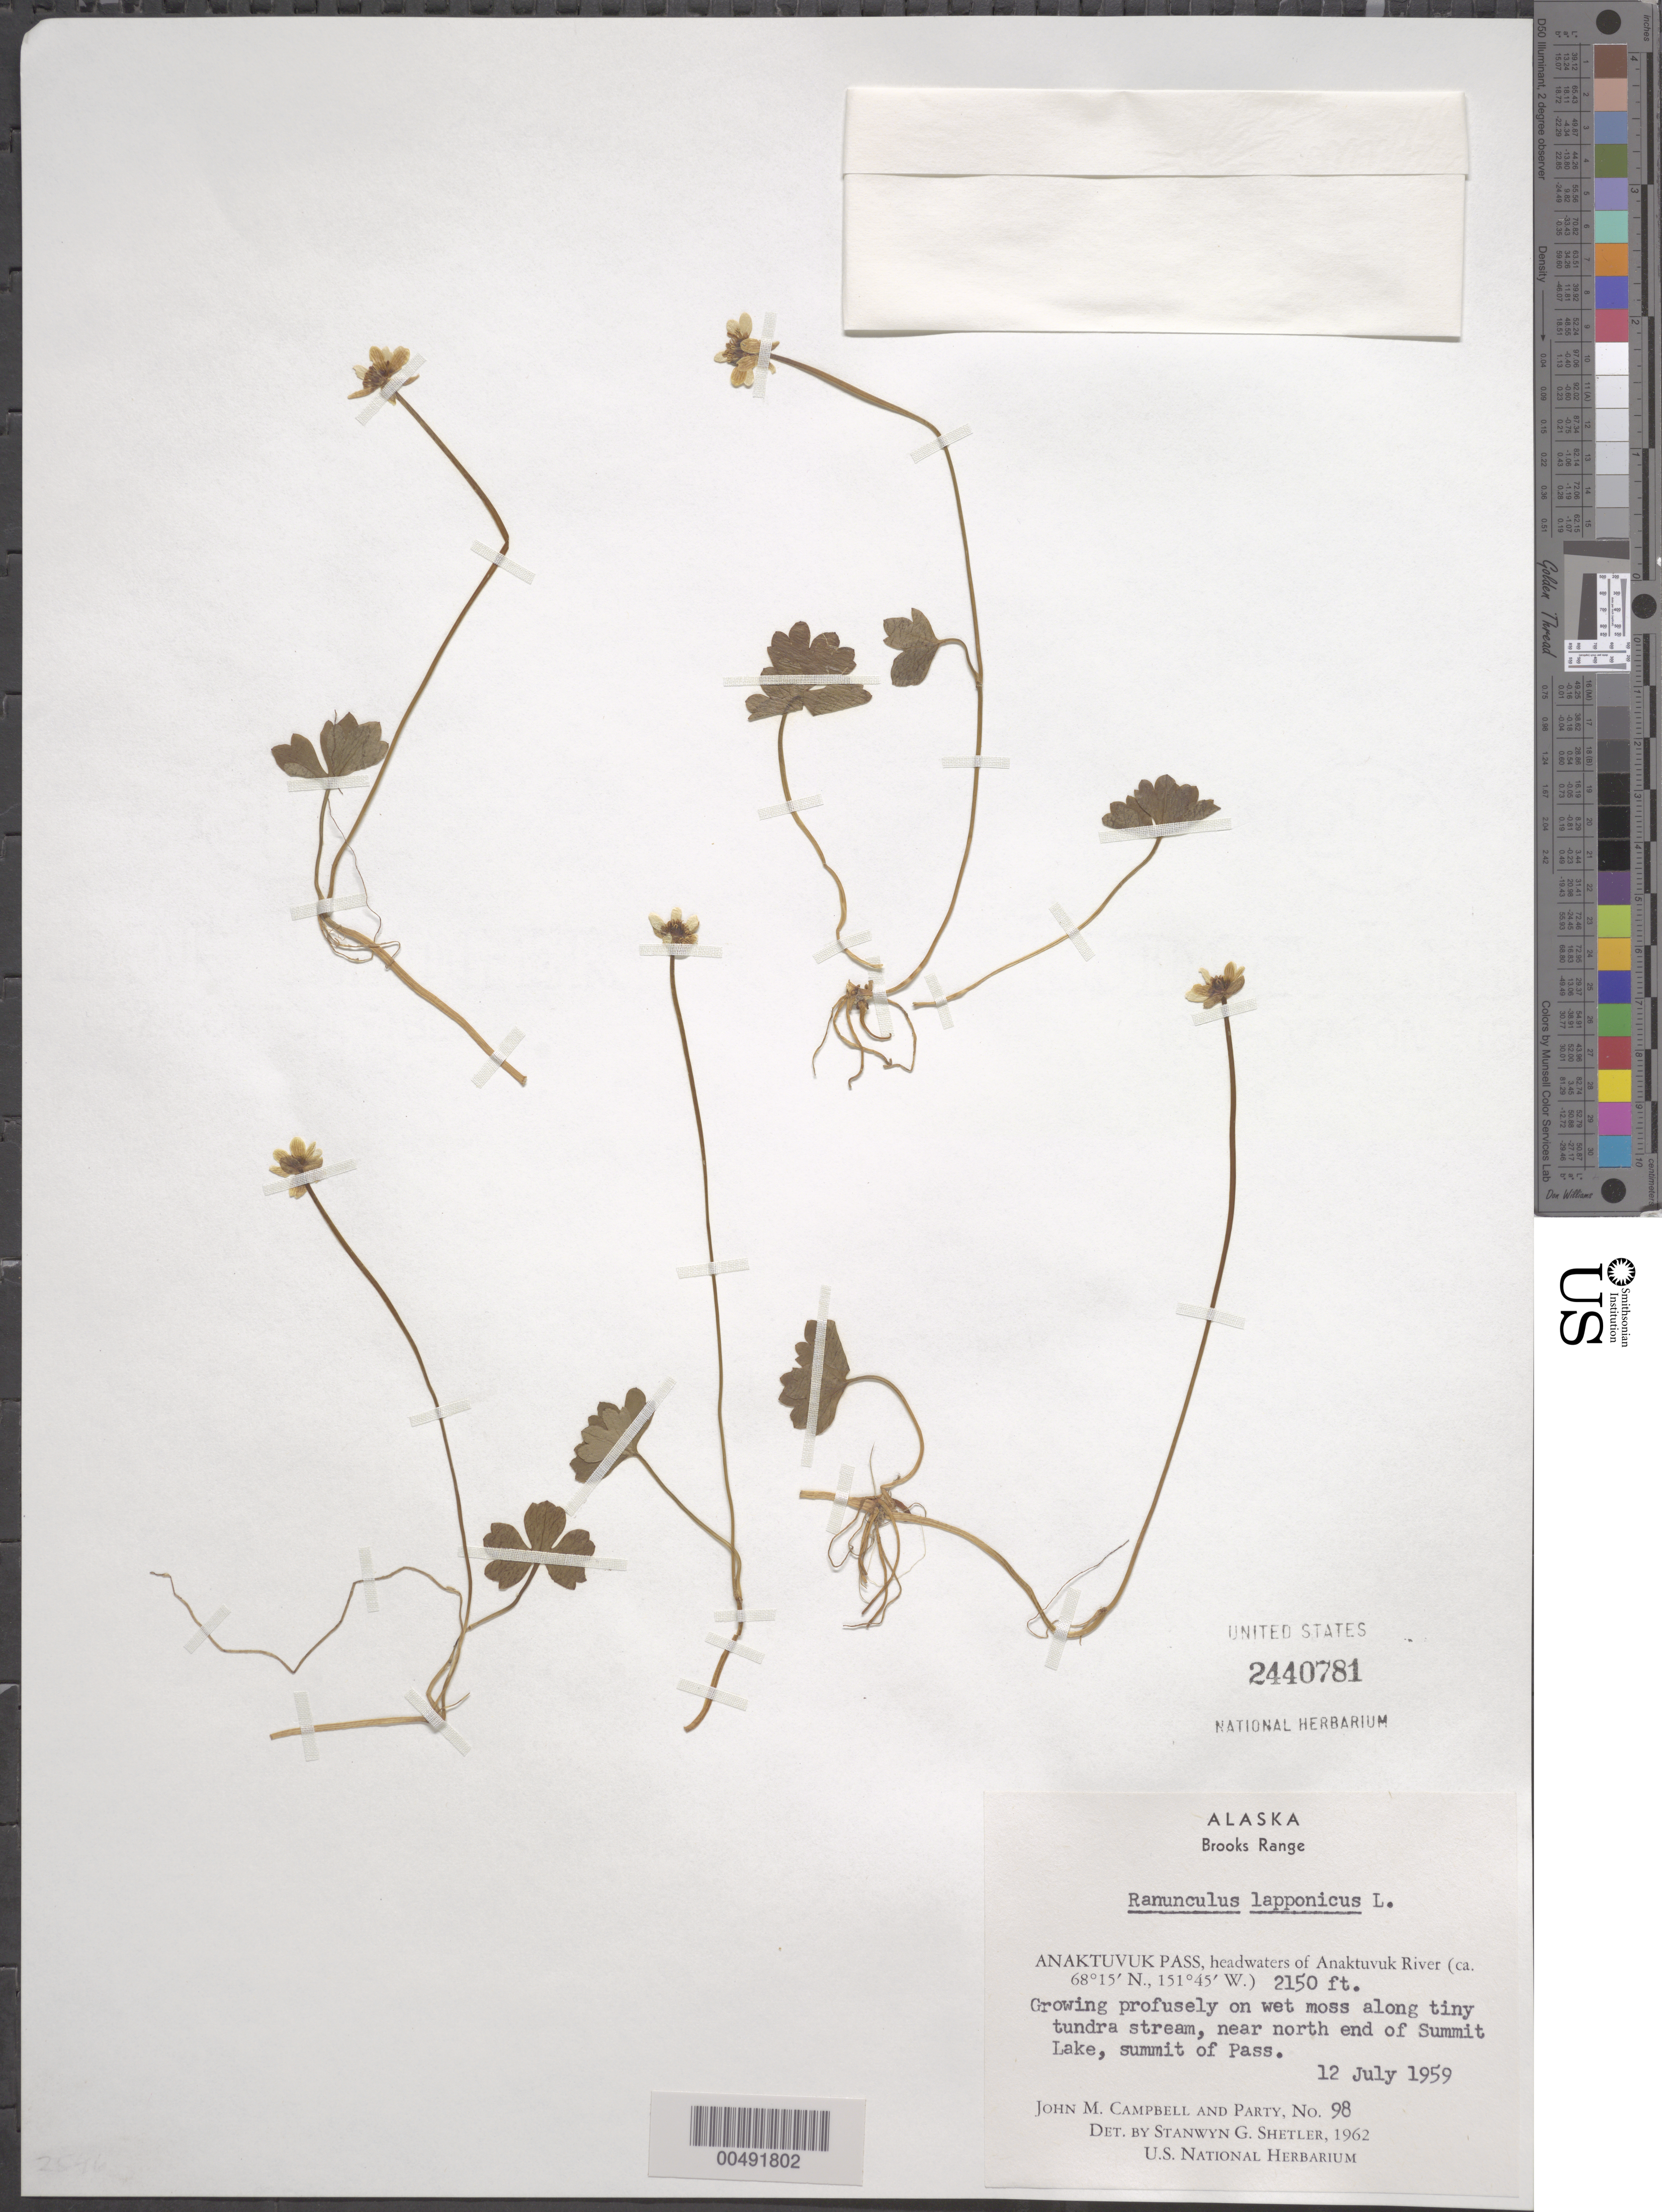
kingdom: Plantae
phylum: Tracheophyta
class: Magnoliopsida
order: Ranunculales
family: Ranunculaceae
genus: Ranunculus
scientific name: Ranunculus lapponicus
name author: L.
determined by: Shetler, Stanwyn G., (US), NMNH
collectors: J. M. Campbell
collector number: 98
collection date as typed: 12 Jul 1959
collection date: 1959-07-12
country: United States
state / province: Alaska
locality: Brooks Range, summit of Anaktuvuk Pass, near N end of Summit Lake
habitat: growing profusely on wet moss along tiny tundra stream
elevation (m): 655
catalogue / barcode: US 2440781